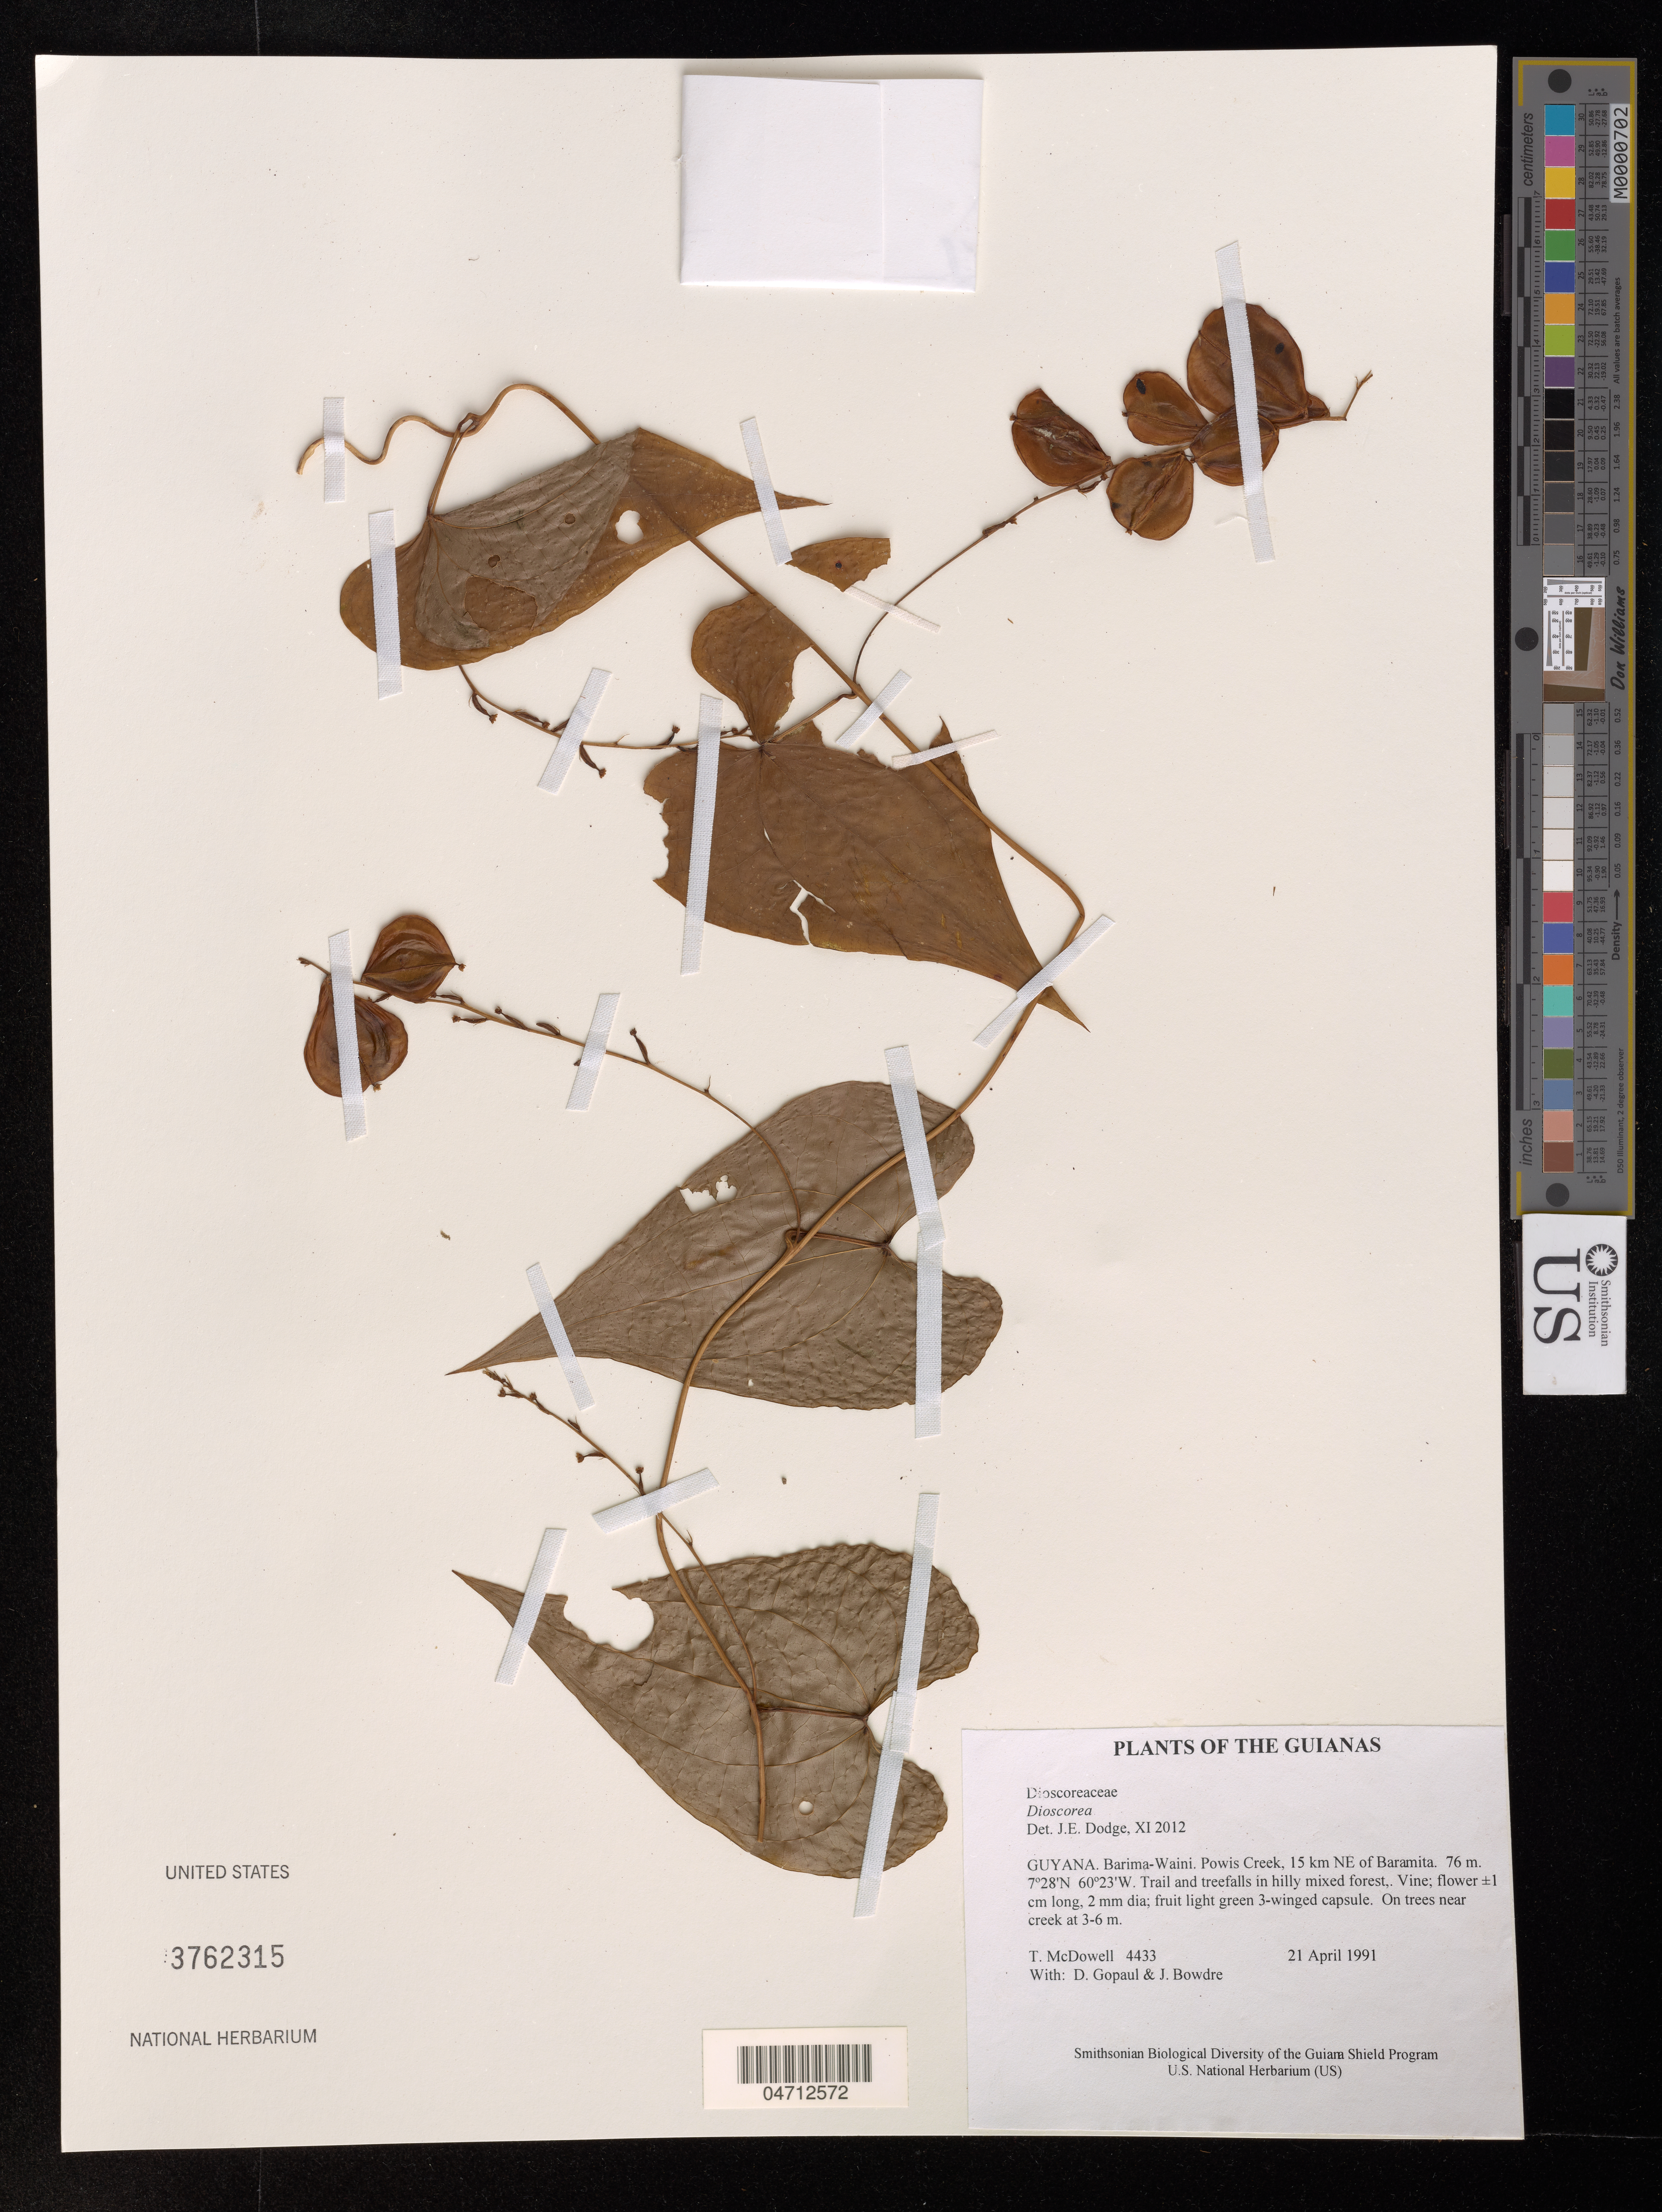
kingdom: Plantae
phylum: Tracheophyta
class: Liliopsida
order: Dioscoreales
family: Dioscoreaceae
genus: Dioscorea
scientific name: Dioscorea sp.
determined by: Dodge, J. E.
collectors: T. McDowell, D. Gopaul & J. Bowdre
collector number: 4433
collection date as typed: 21 April 1991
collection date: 1991-04-21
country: Guyana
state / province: Barima-Waini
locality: Powis Creek, 15 km NE of Baramita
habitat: Trail and treefalls in hilly mixed forest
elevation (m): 76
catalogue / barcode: US 3762315